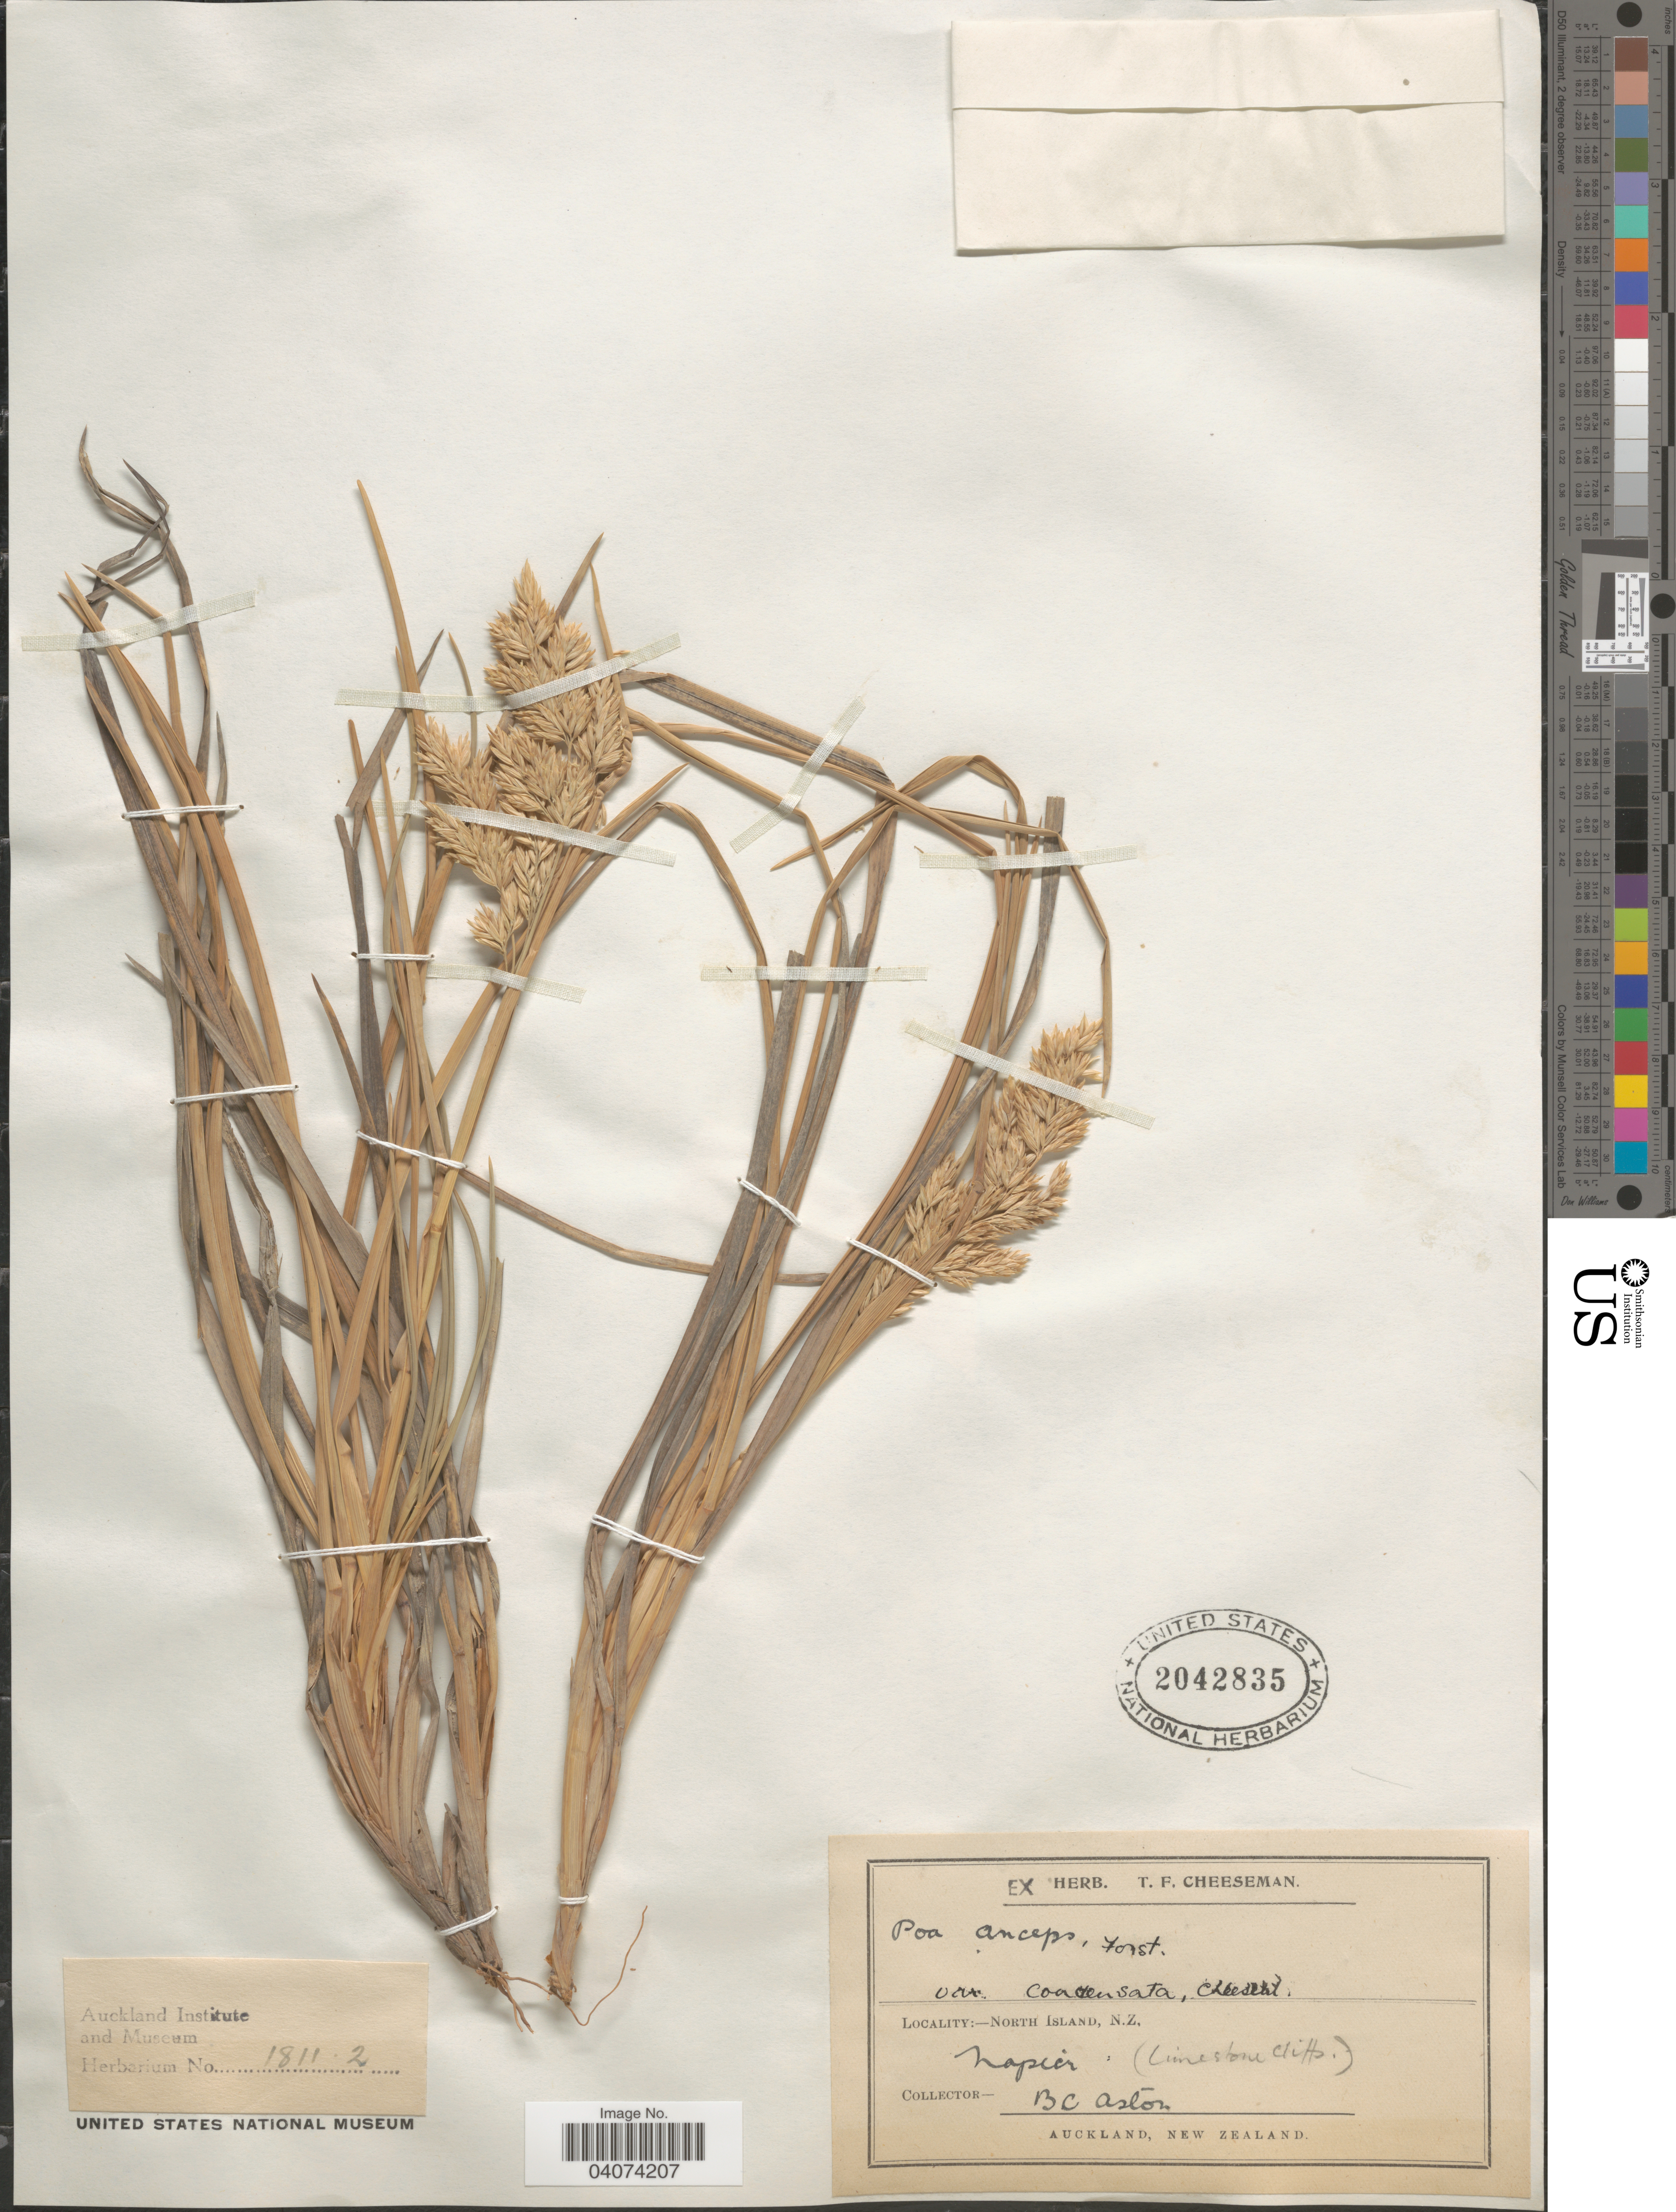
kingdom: Plantae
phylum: Tracheophyta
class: Liliopsida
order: Poales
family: Poaceae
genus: Poa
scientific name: Poa anceps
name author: G. Forst.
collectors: B. Aston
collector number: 1811/2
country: New Zealand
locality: North Island. Napier.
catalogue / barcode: US 2042835